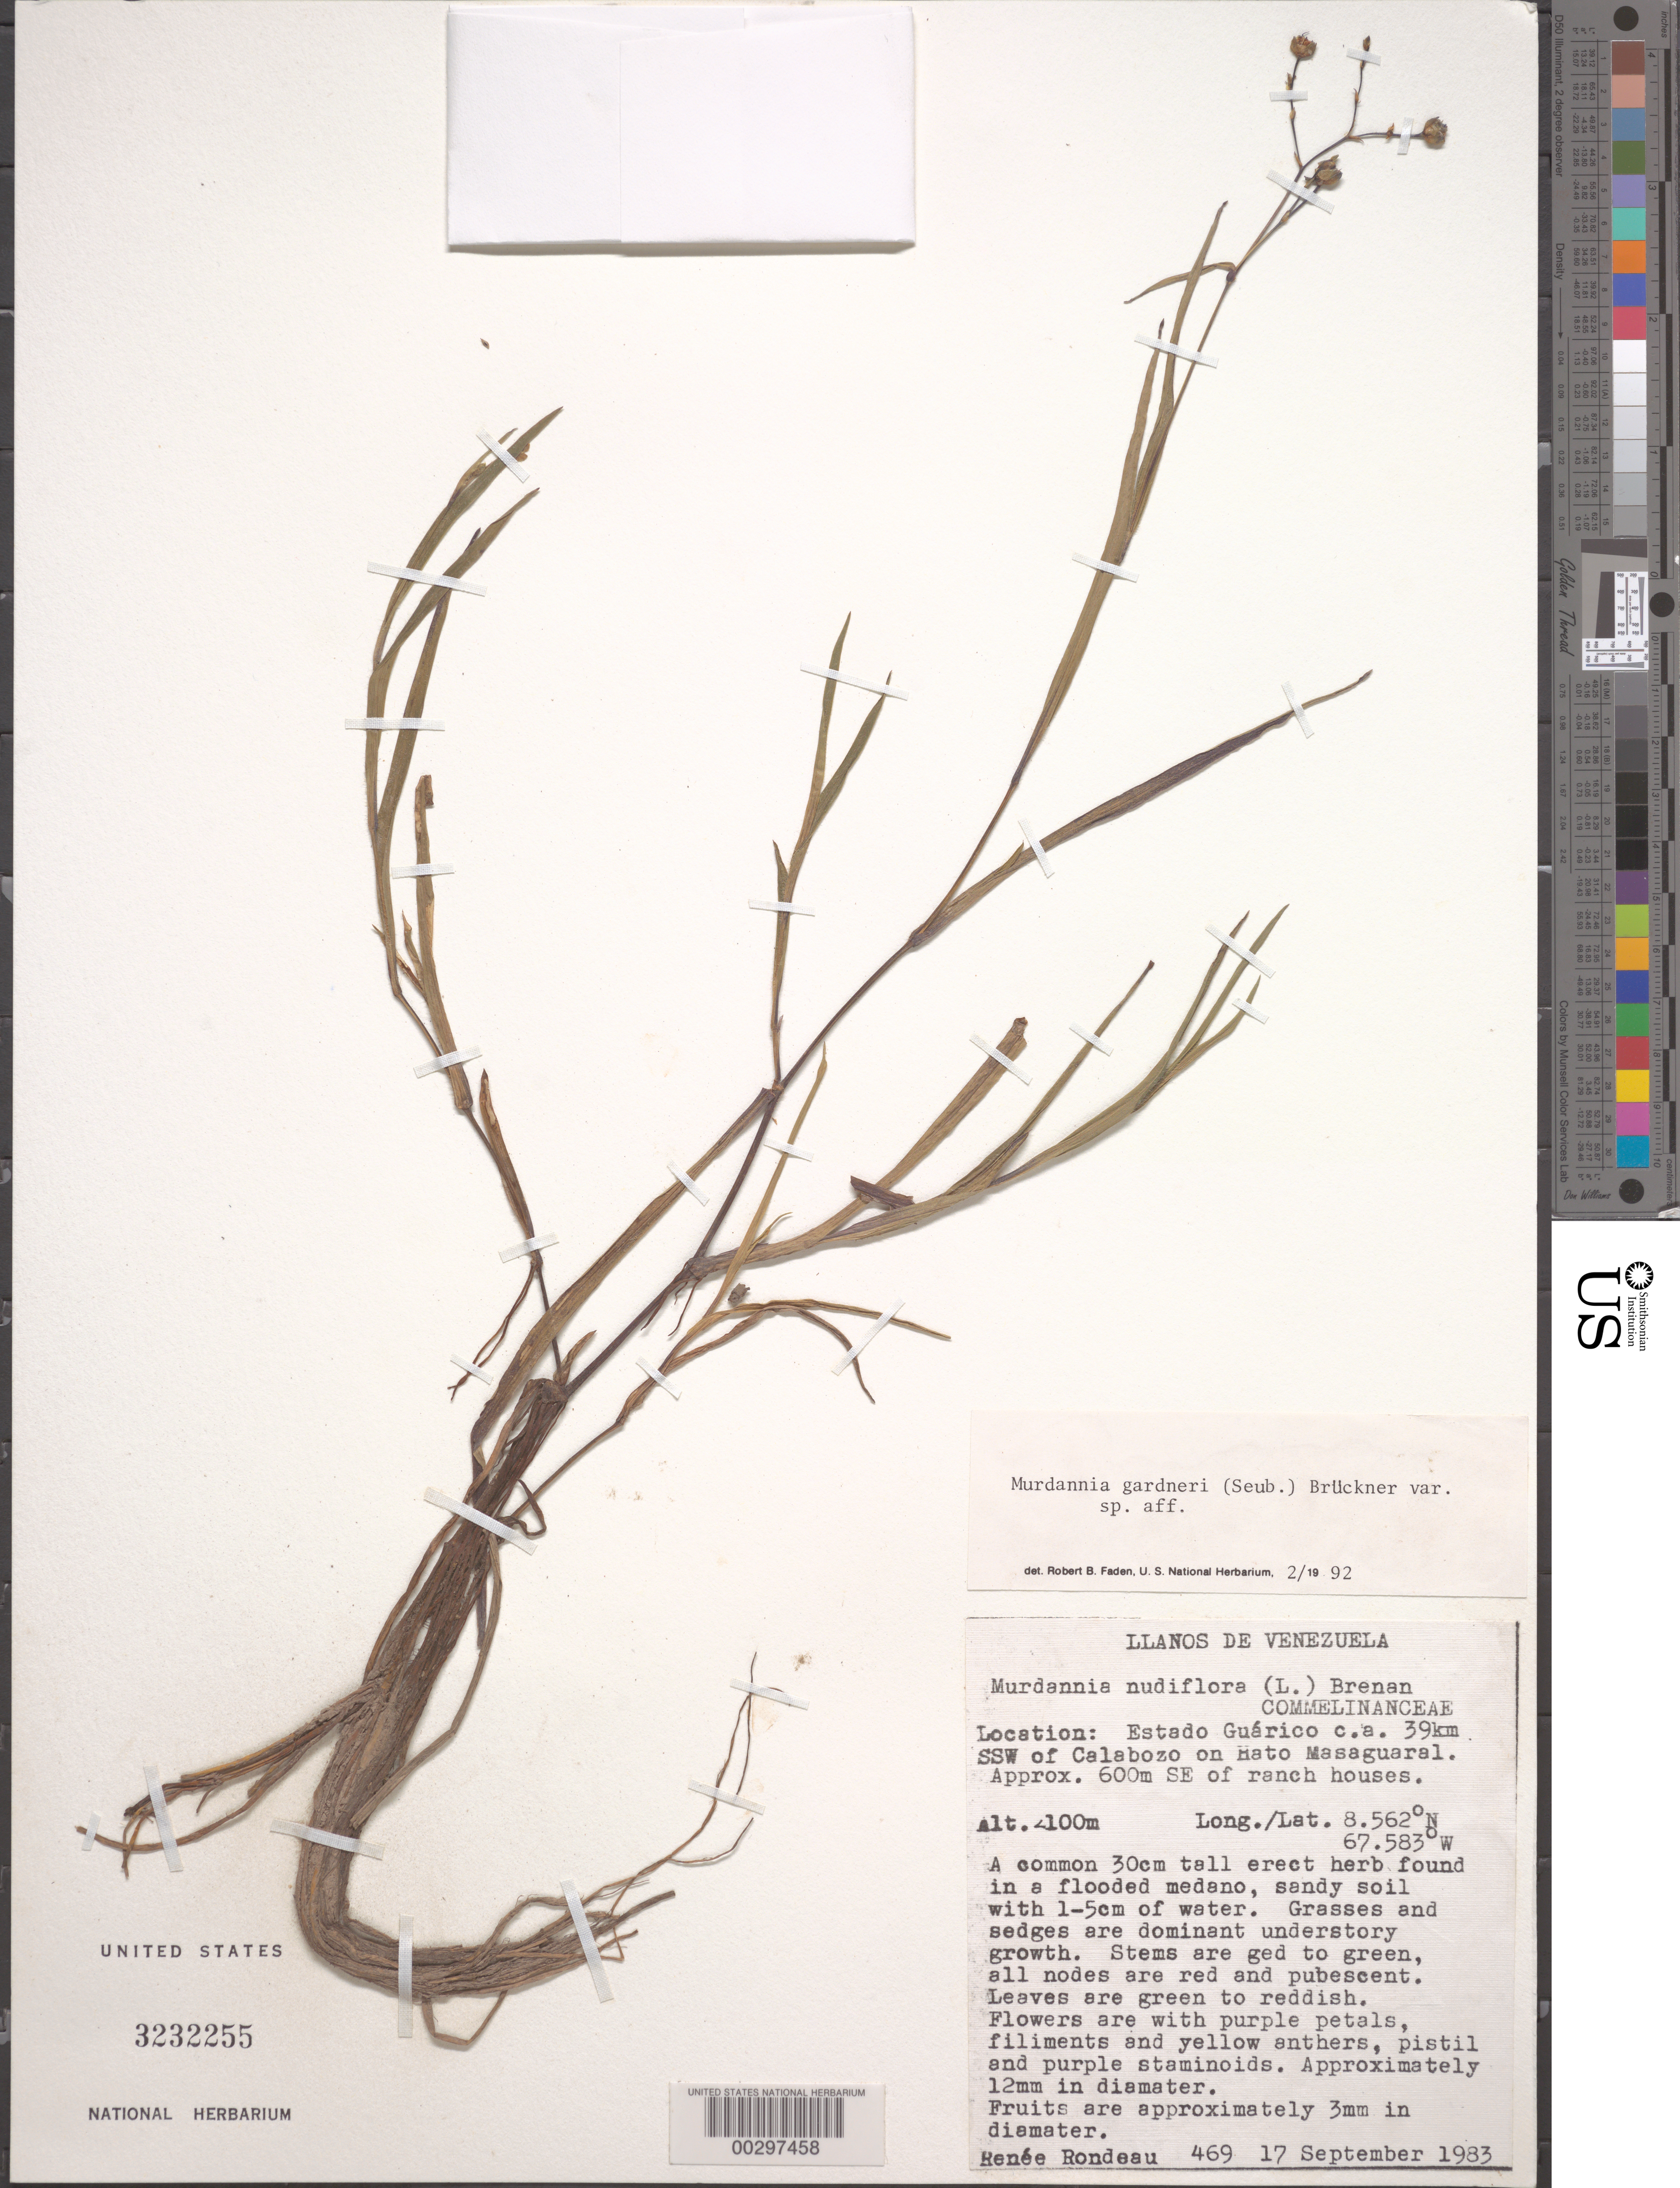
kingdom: Plantae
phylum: Tracheophyta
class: Liliopsida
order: Commelinales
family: Commelinaceae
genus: Murdannia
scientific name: Murdannia gardneri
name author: (Seub.) G. Brückn.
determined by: Faden, Robert B., (US), Smithsonian Institution - National Museum of Natural History (UNITED STATES)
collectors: R. Rondeau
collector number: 469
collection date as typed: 17 Sep 1983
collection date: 1983-09-17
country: Venezuela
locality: Ssw of calabozo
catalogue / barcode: US 3232255